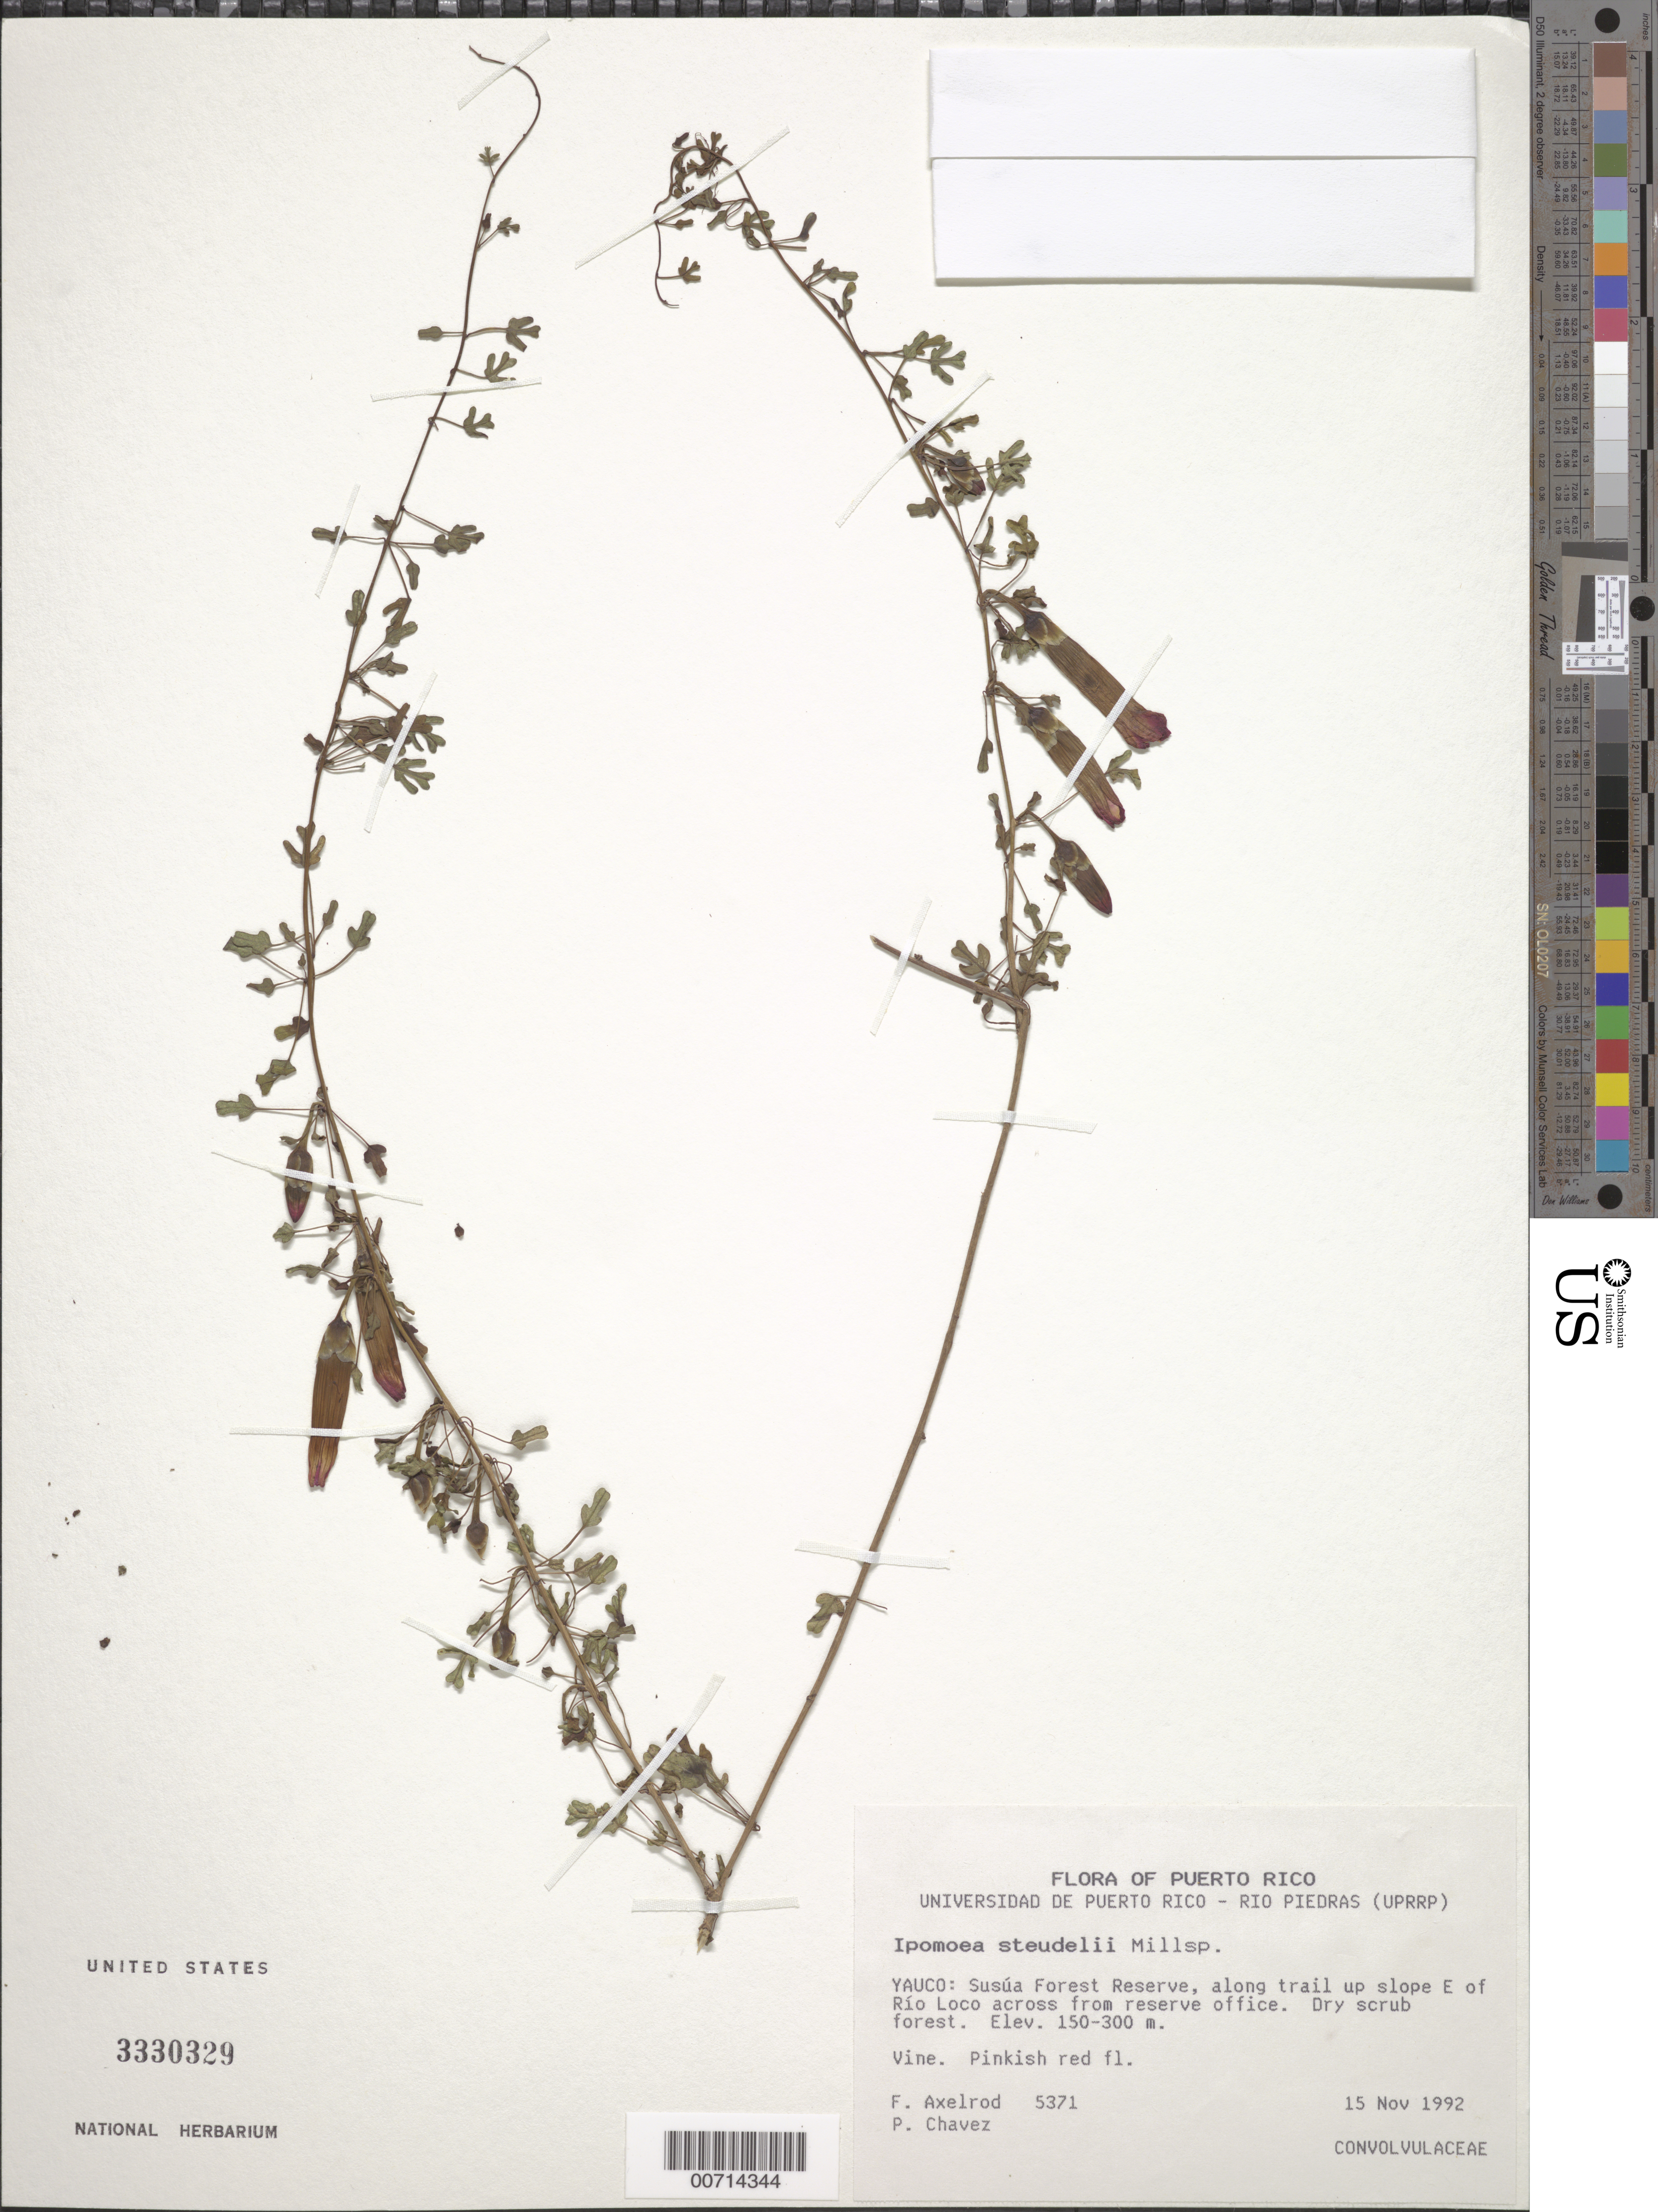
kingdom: Plantae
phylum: Tracheophyta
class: Magnoliopsida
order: Solanales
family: Convolvulaceae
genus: Ipomoea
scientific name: Ipomoea steudelii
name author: Millsp.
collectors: F. S. Axelrod & P. Chavez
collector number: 5371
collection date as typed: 15 Nov 1992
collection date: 1992-11-15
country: Puerto Rico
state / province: Yauco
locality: Yauco: Susúa Forest Reserve, along trail up slope E of Río Loco, across from reserve office.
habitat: Dry scrub forest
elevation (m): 150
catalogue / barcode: US 3330329